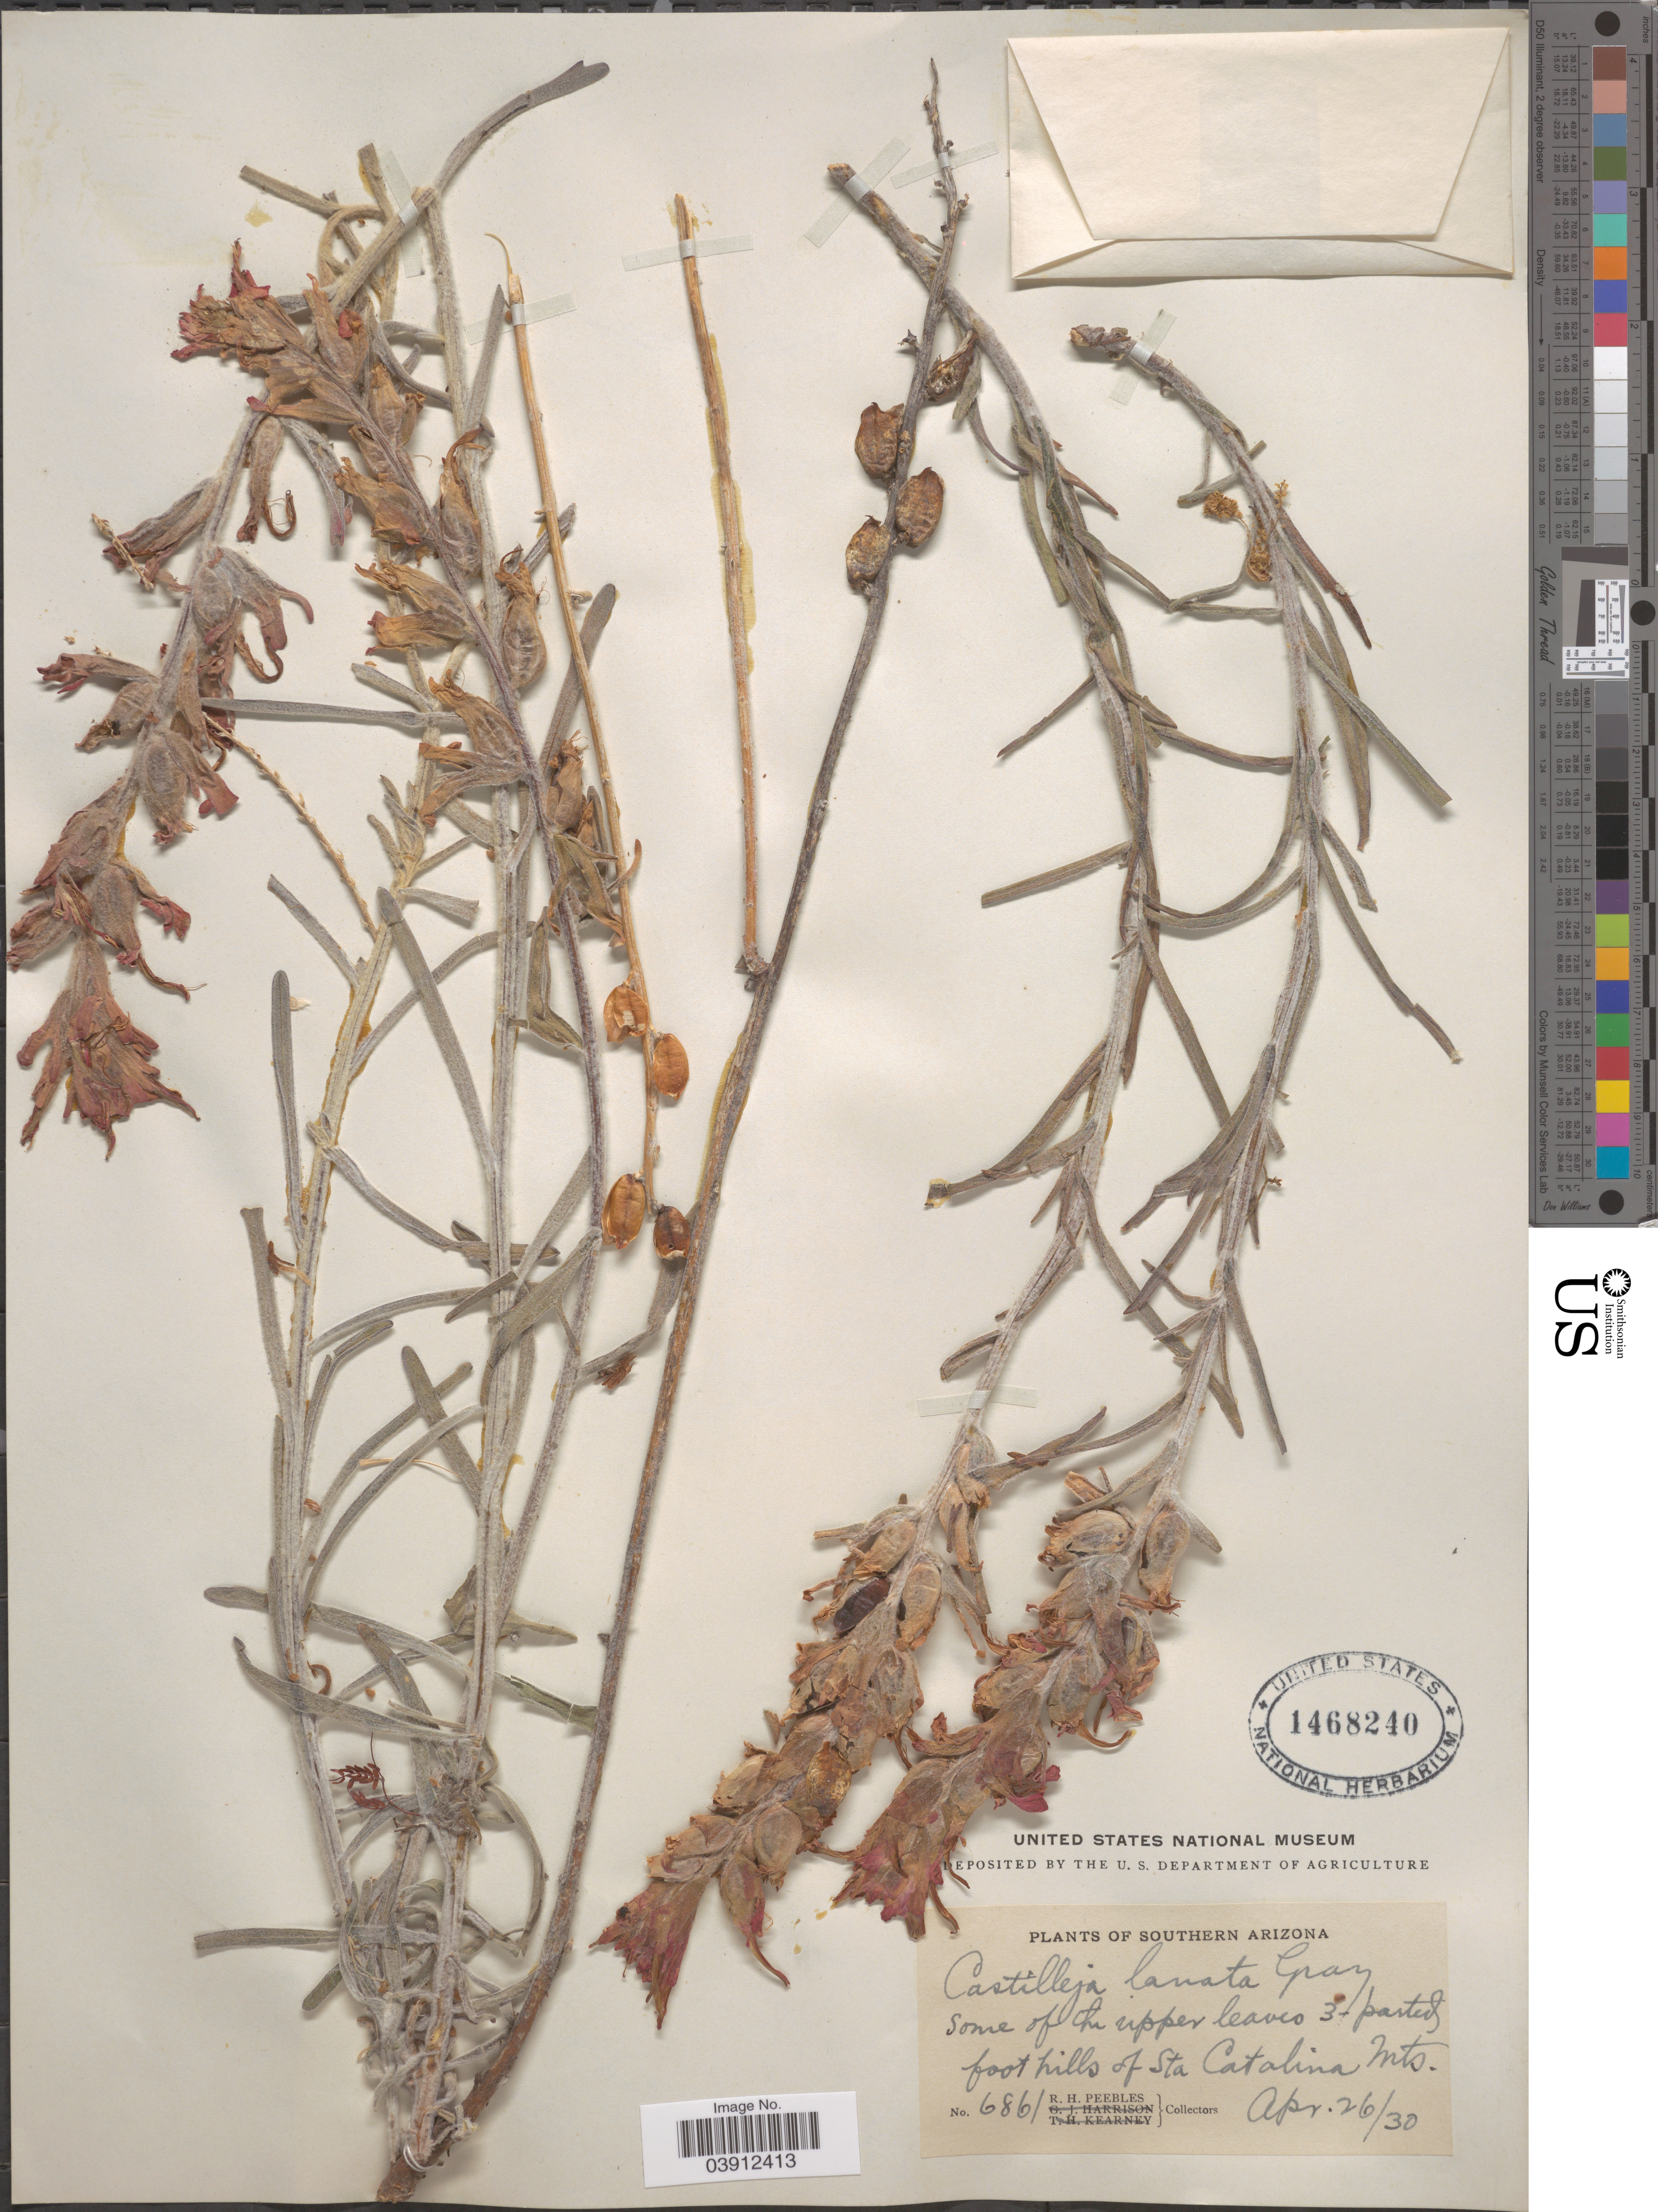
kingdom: Plantae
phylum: Tracheophyta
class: Magnoliopsida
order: Lamiales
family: Orobanchaceae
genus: Castilleja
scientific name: Castilleja lanata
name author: A. Gray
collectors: R. H. Peebles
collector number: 6861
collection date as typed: Transcribed d/m/y: 26/4/30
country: United States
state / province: Arizona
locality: Southern Arizona. Some of the upper leaves 3-parted foot hills of Sta Catalina Mts.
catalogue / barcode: US 1468240